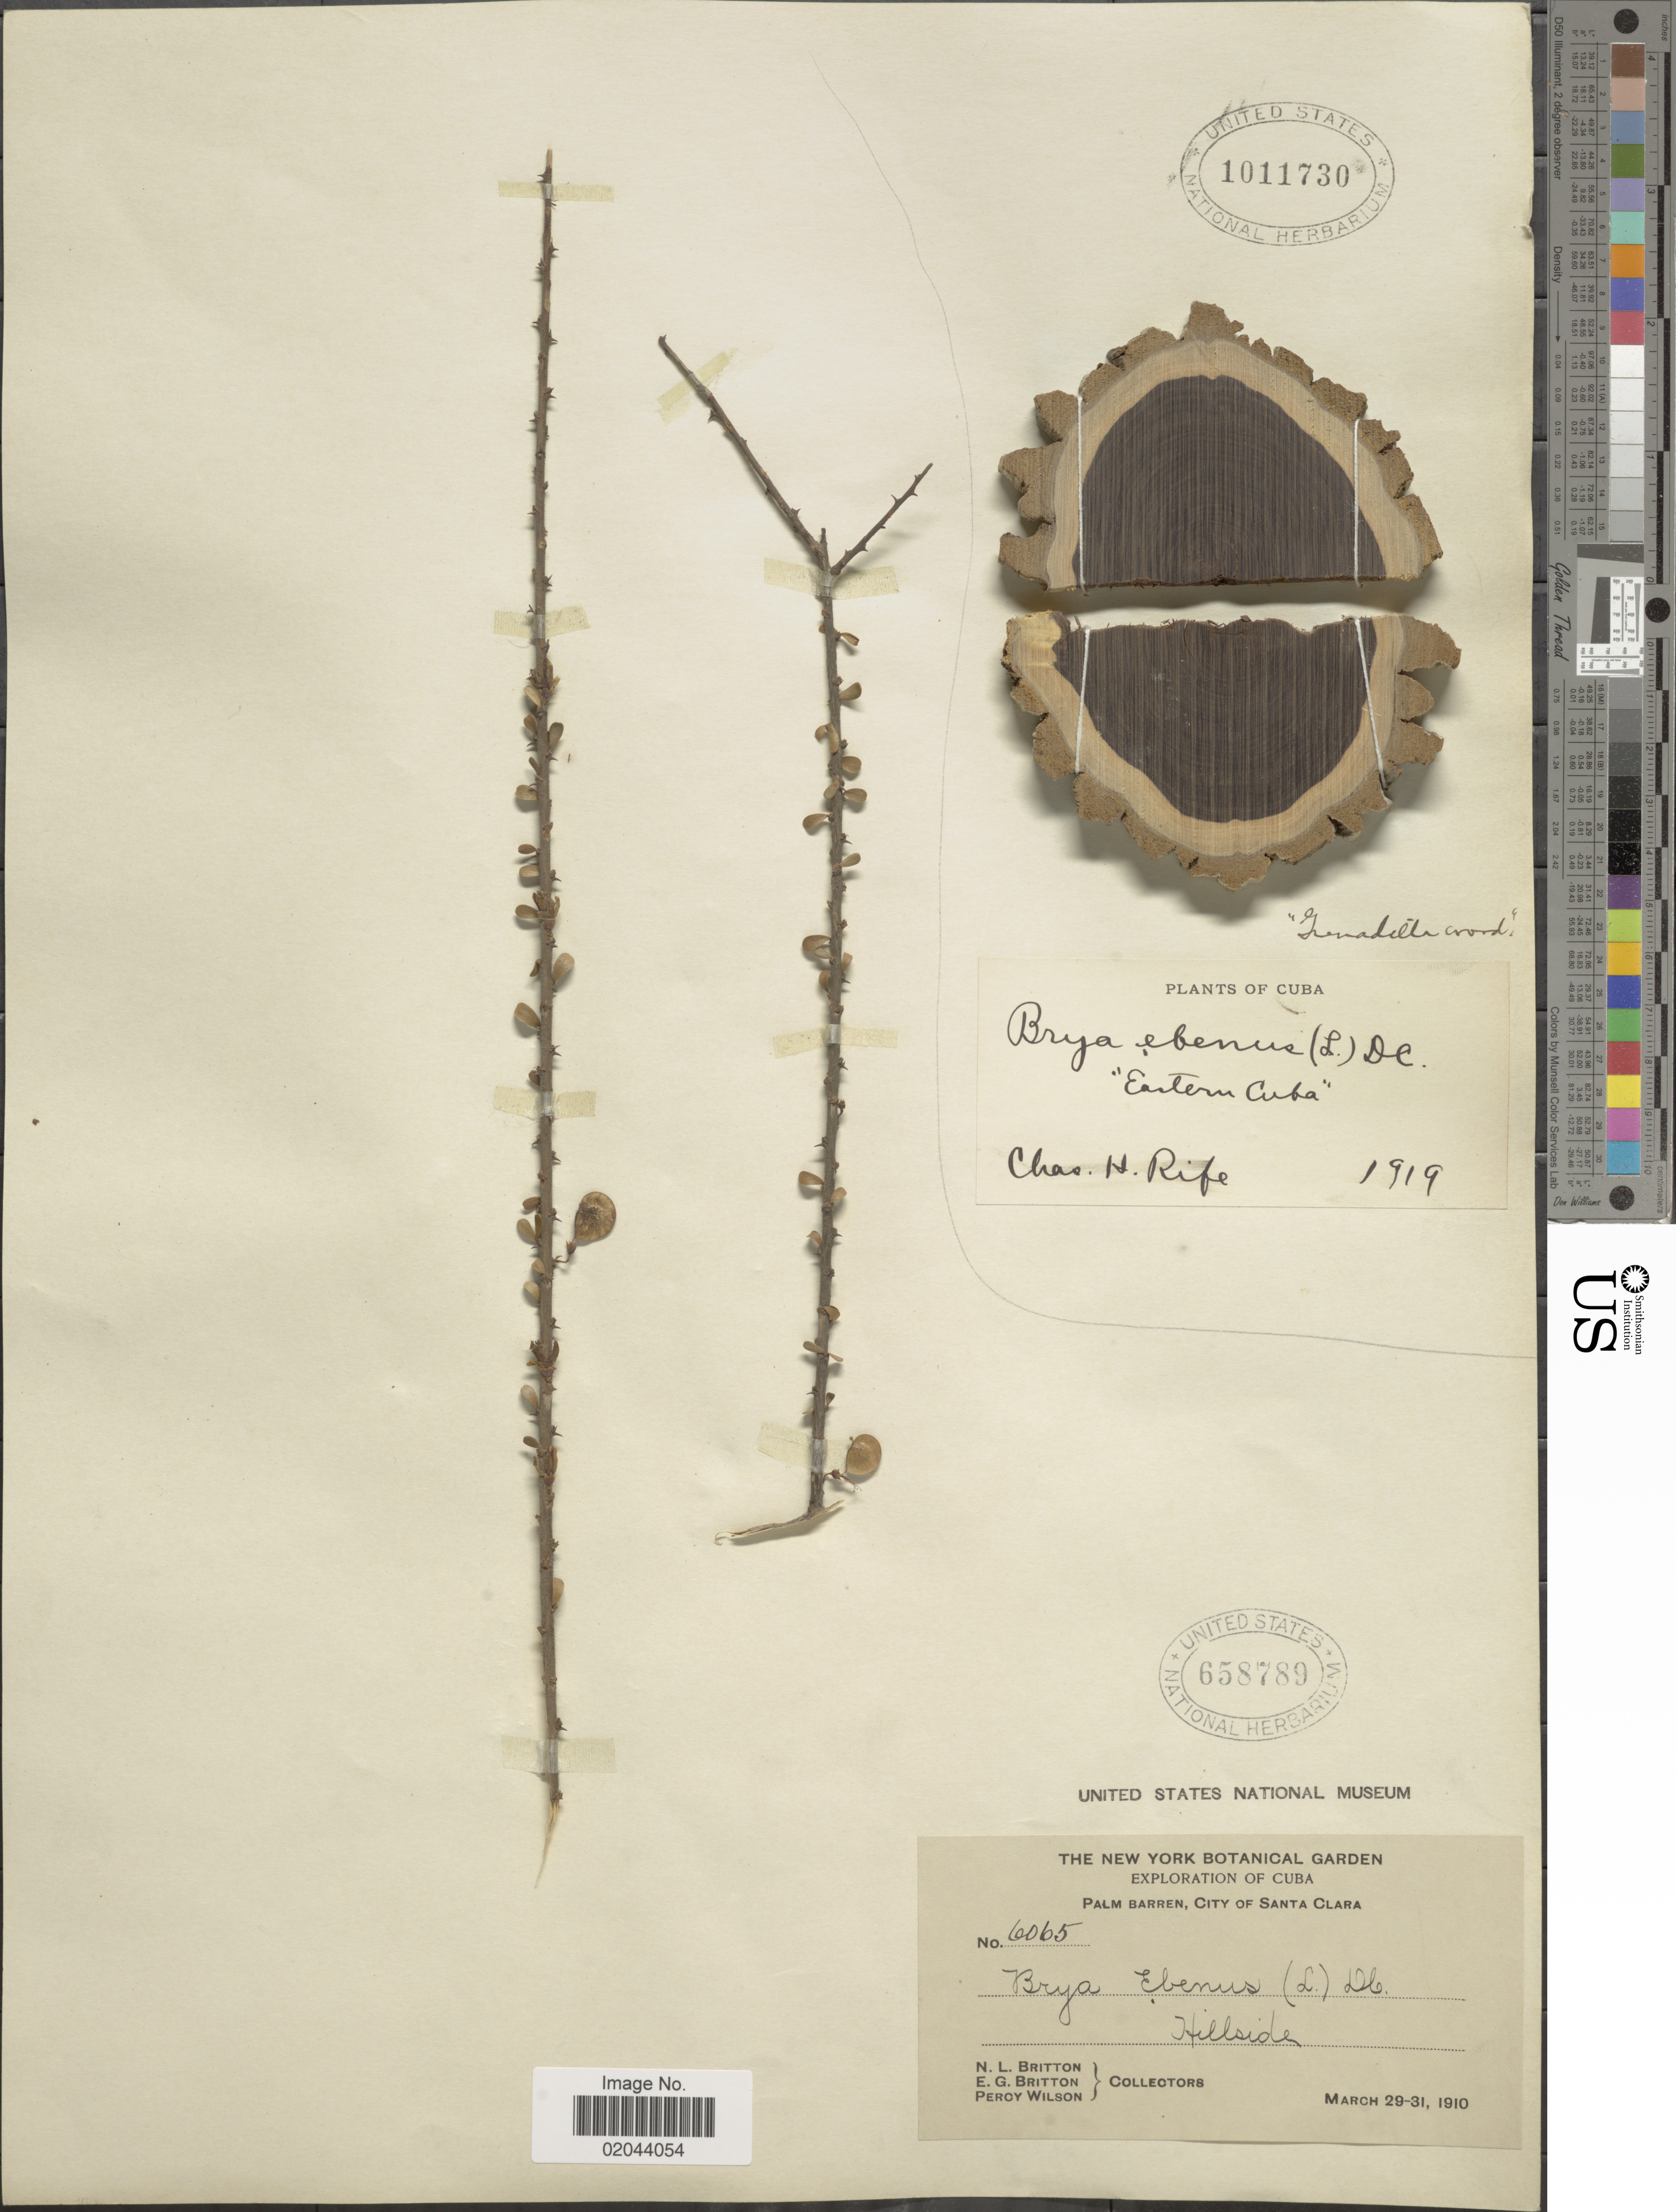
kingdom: Plantae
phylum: Tracheophyta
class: Magnoliopsida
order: Fabales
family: Fabaceae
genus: Brya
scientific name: Brya ebenus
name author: (L.) DC.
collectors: N. Britton, E. G. Britton & P. Wilson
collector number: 6065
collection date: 1910-03-29/1910-03-31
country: Cuba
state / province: Las Villas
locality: Palm Barren, City of Santa Clara, Hillside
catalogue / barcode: US 658789